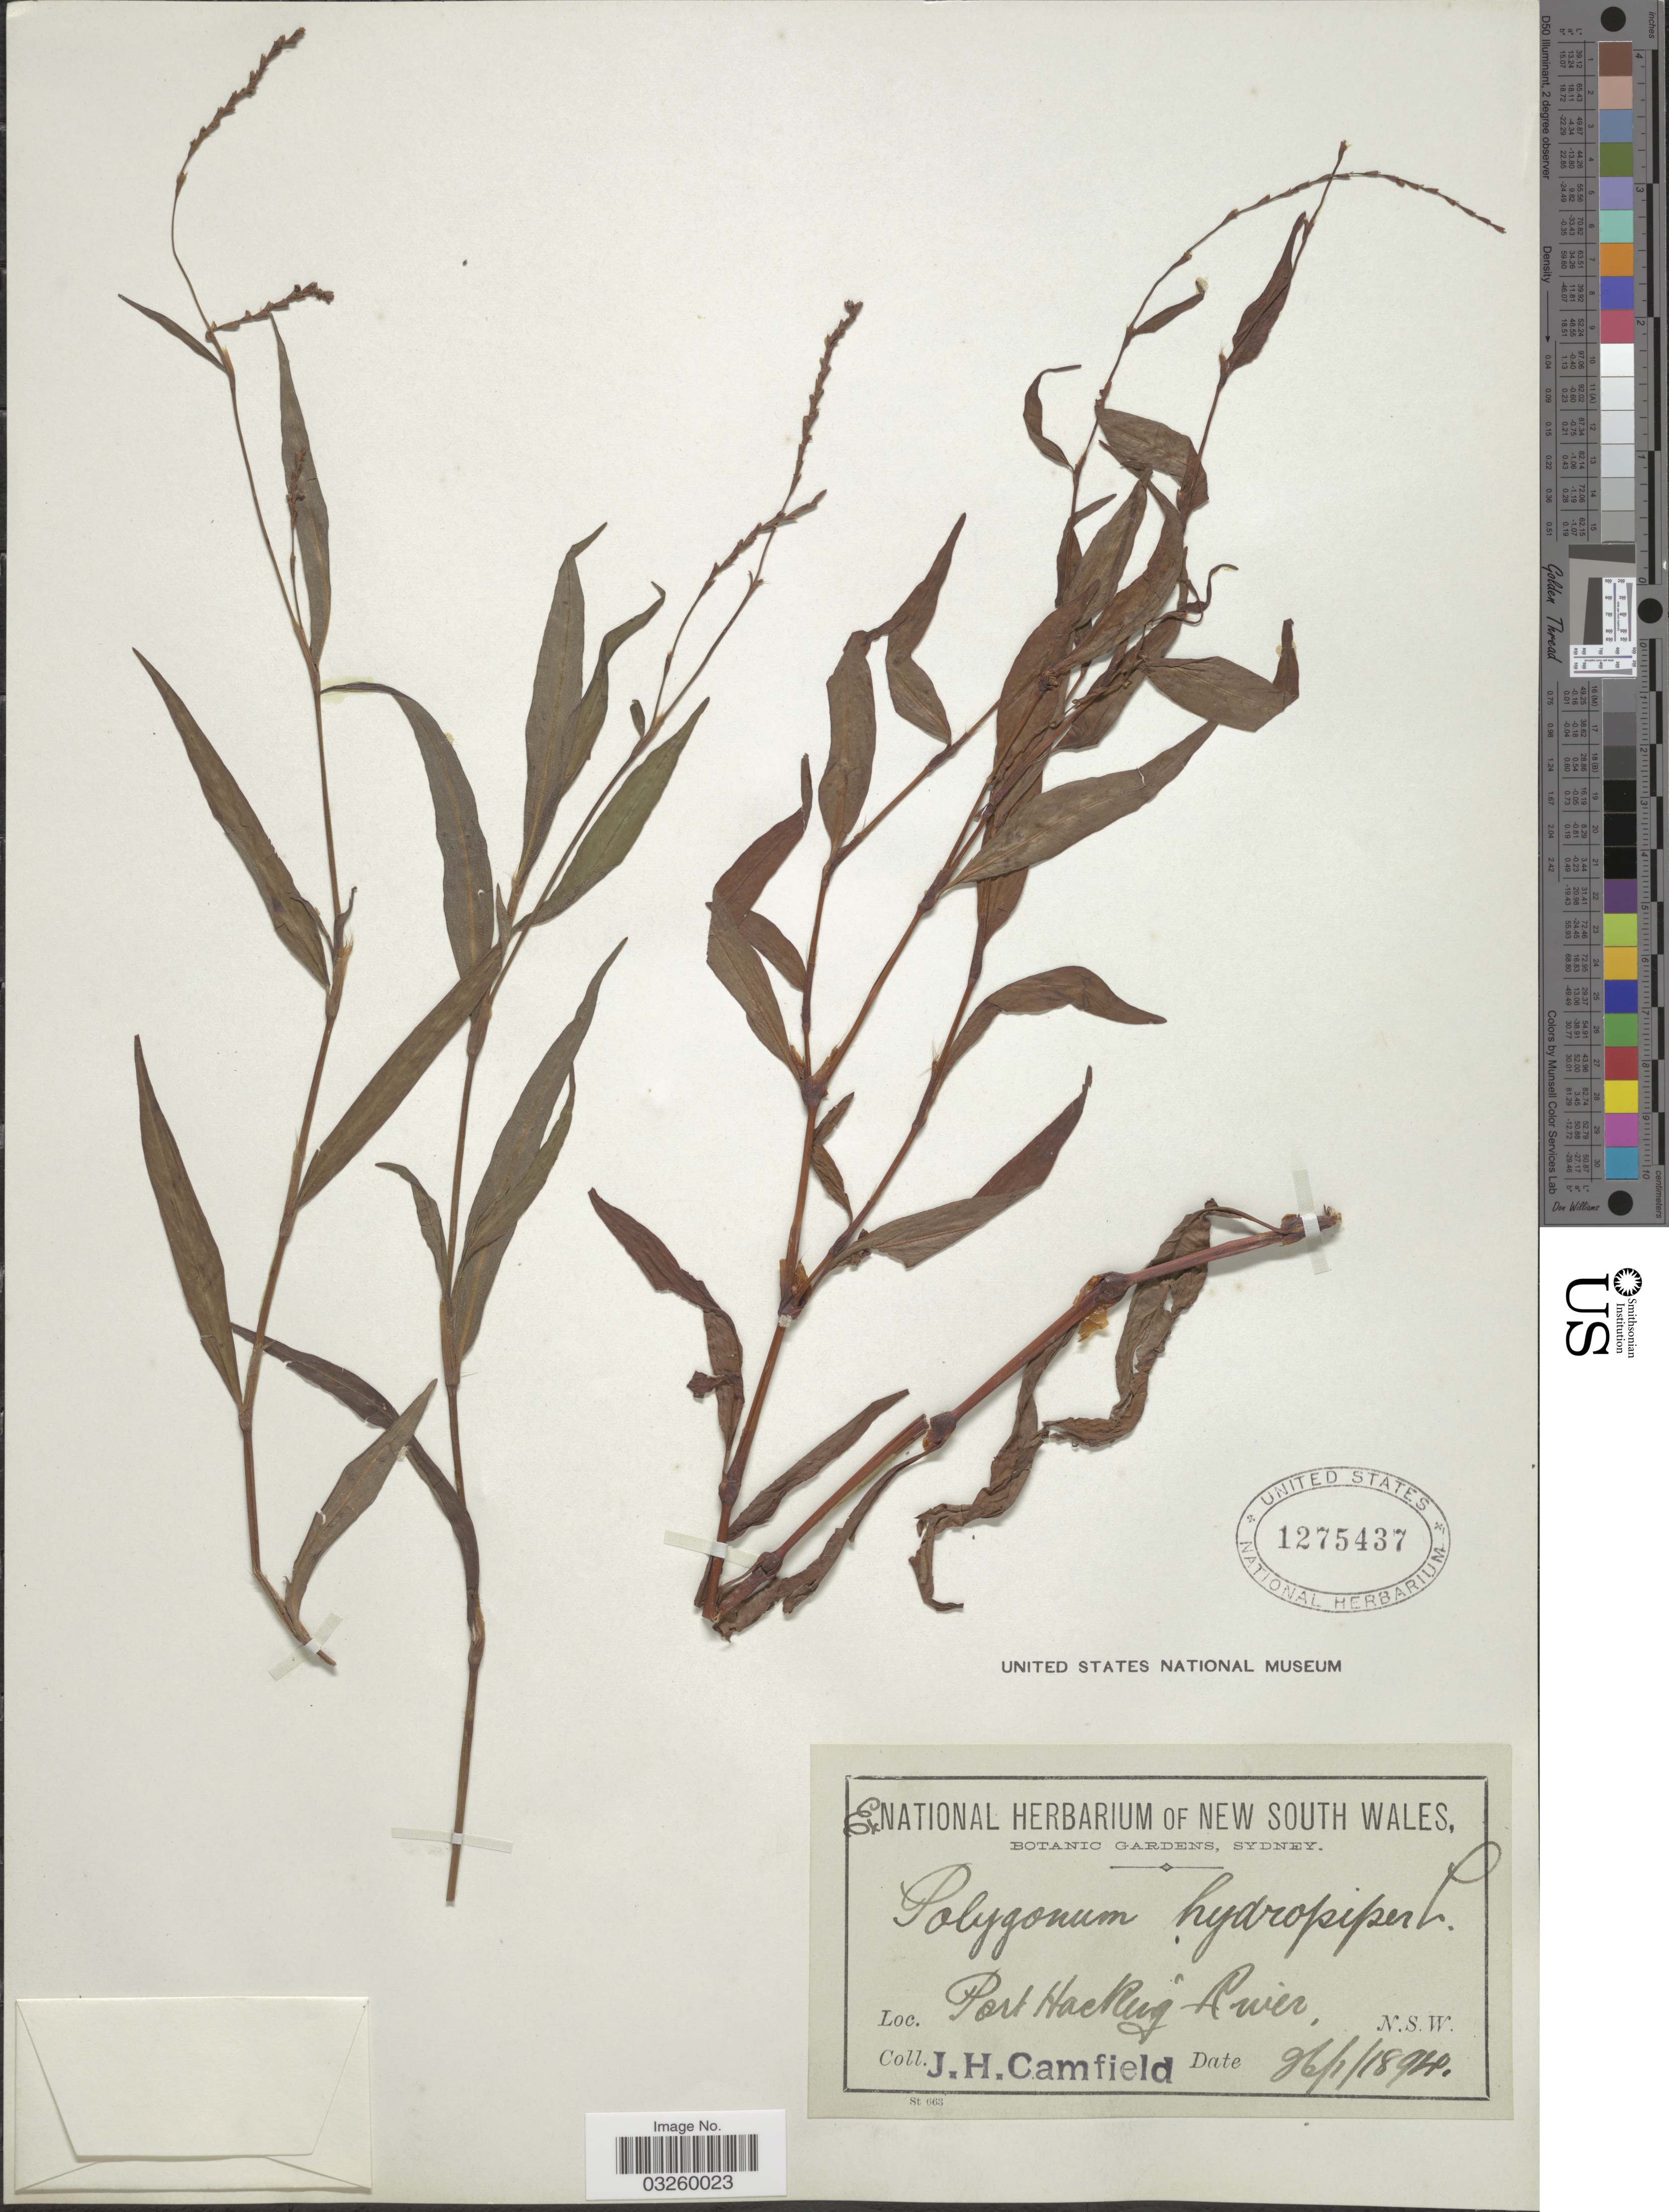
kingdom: Plantae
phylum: Tracheophyta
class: Magnoliopsida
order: Caryophyllales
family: Polygonaceae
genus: Polygonum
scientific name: Polygonum hydropiper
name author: L.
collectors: J. Camfield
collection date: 1894-01-26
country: Australia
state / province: New South Wales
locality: Port Hacking River.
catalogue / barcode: US 1275437